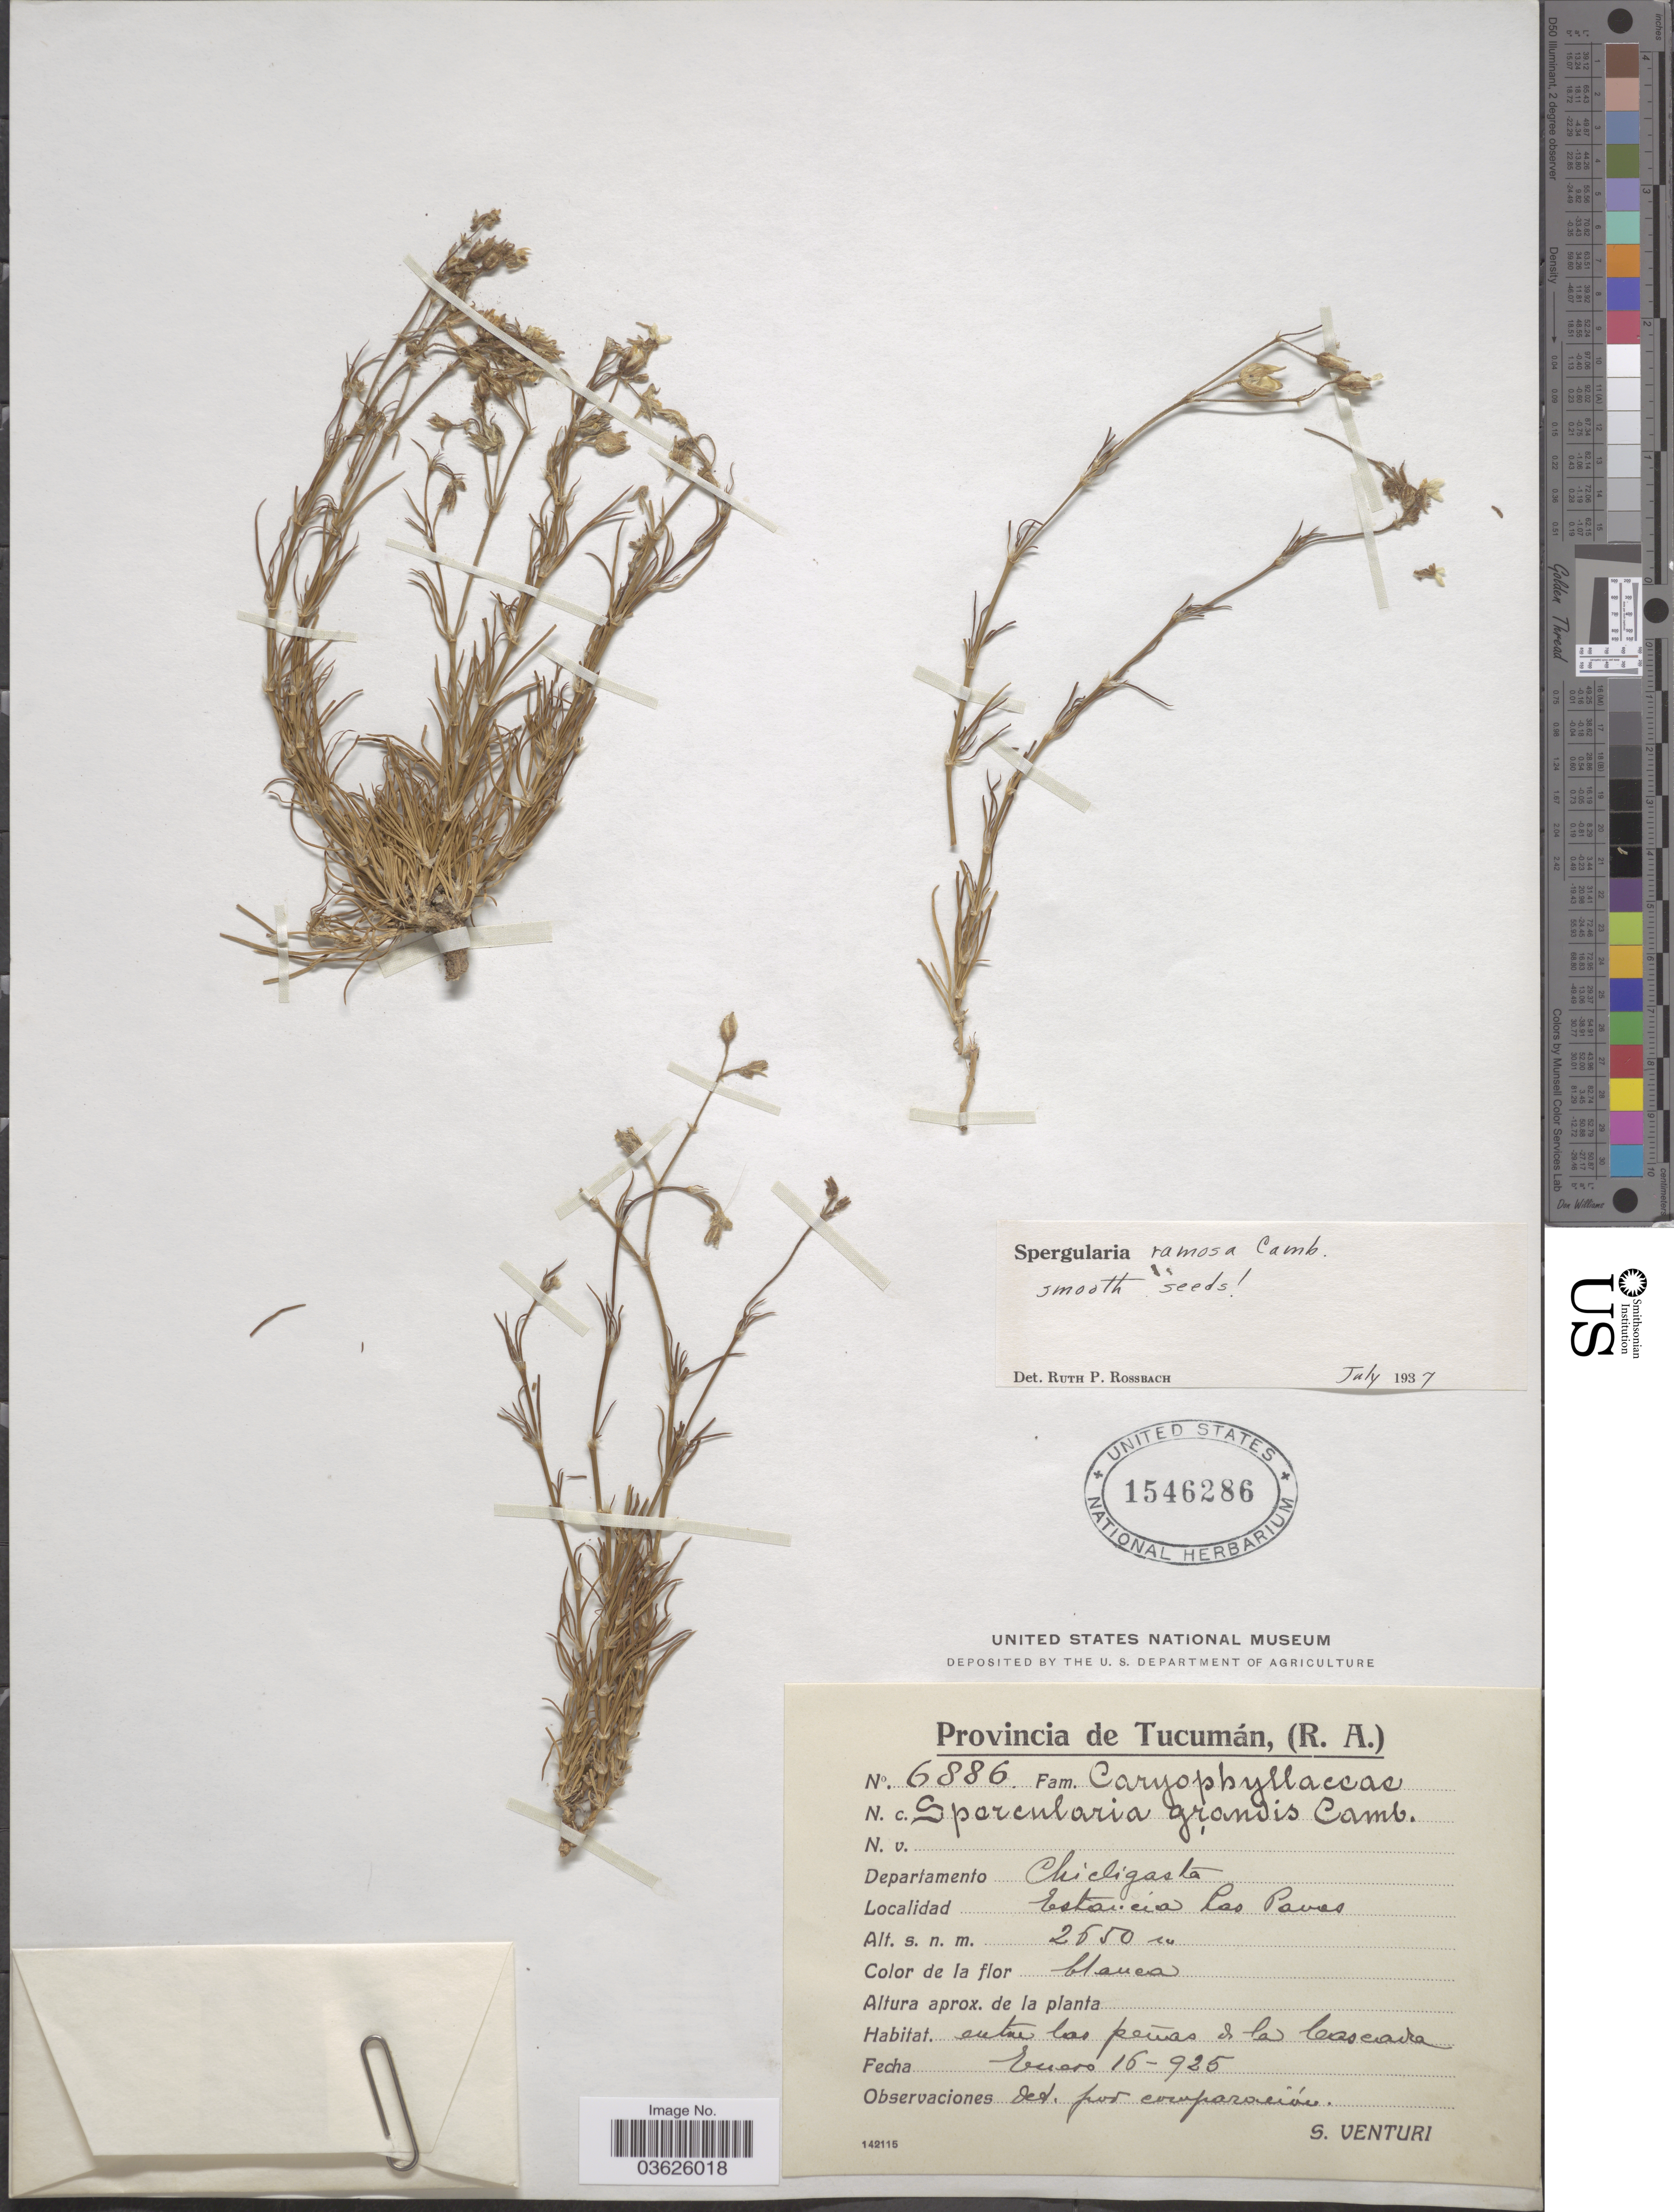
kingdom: Plantae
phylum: Tracheophyta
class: Magnoliopsida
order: Caryophyllales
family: Caryophyllaceae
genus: Spergularia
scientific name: Spergularia ramosa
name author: Cambess.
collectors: S. Venturi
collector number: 6886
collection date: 1925-01-16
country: Argentina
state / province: Tucuman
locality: Departamento Chicligasta. Estancia Las Pavas.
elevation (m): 2650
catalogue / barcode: US 1546286